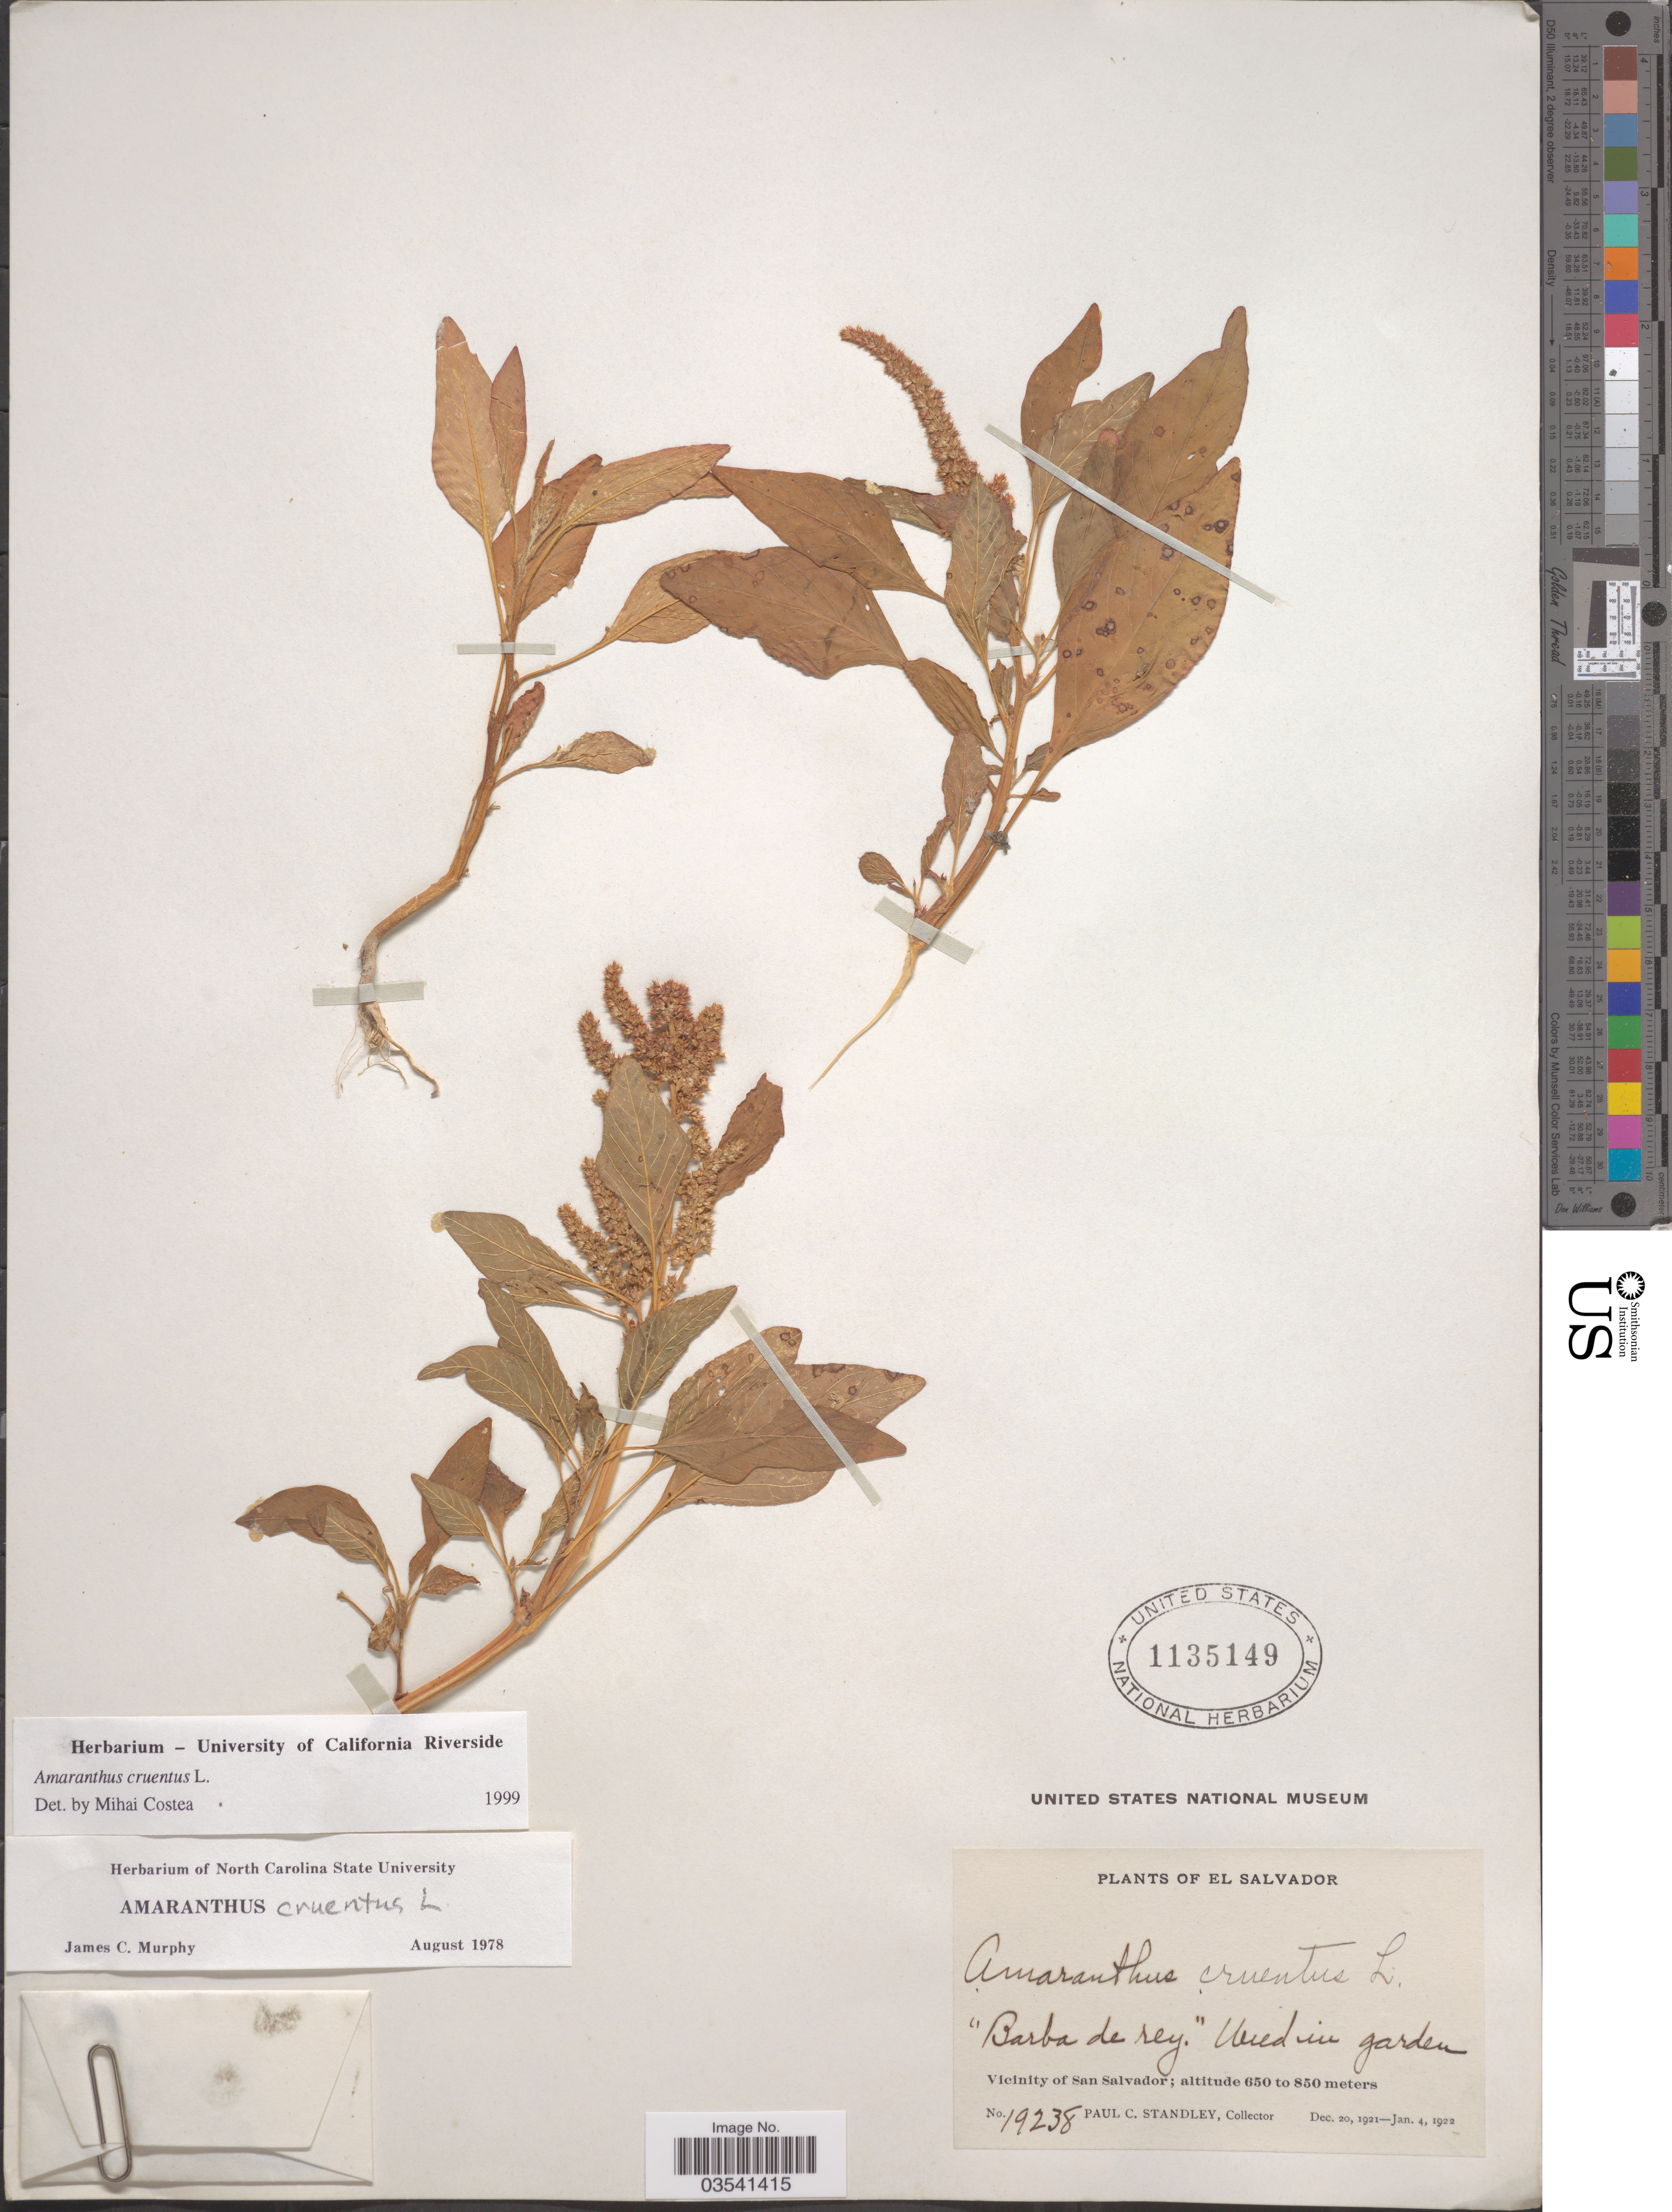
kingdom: Plantae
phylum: Tracheophyta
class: Magnoliopsida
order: Caryophyllales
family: Amaranthaceae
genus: Amaranthus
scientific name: Amaranthus cruentus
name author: L.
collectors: P. C. Standley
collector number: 19238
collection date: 1921-12-20/1922-01-04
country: El Salvador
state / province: San Salvador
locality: Vicinity of San Salvador.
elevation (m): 650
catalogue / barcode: US 1135149